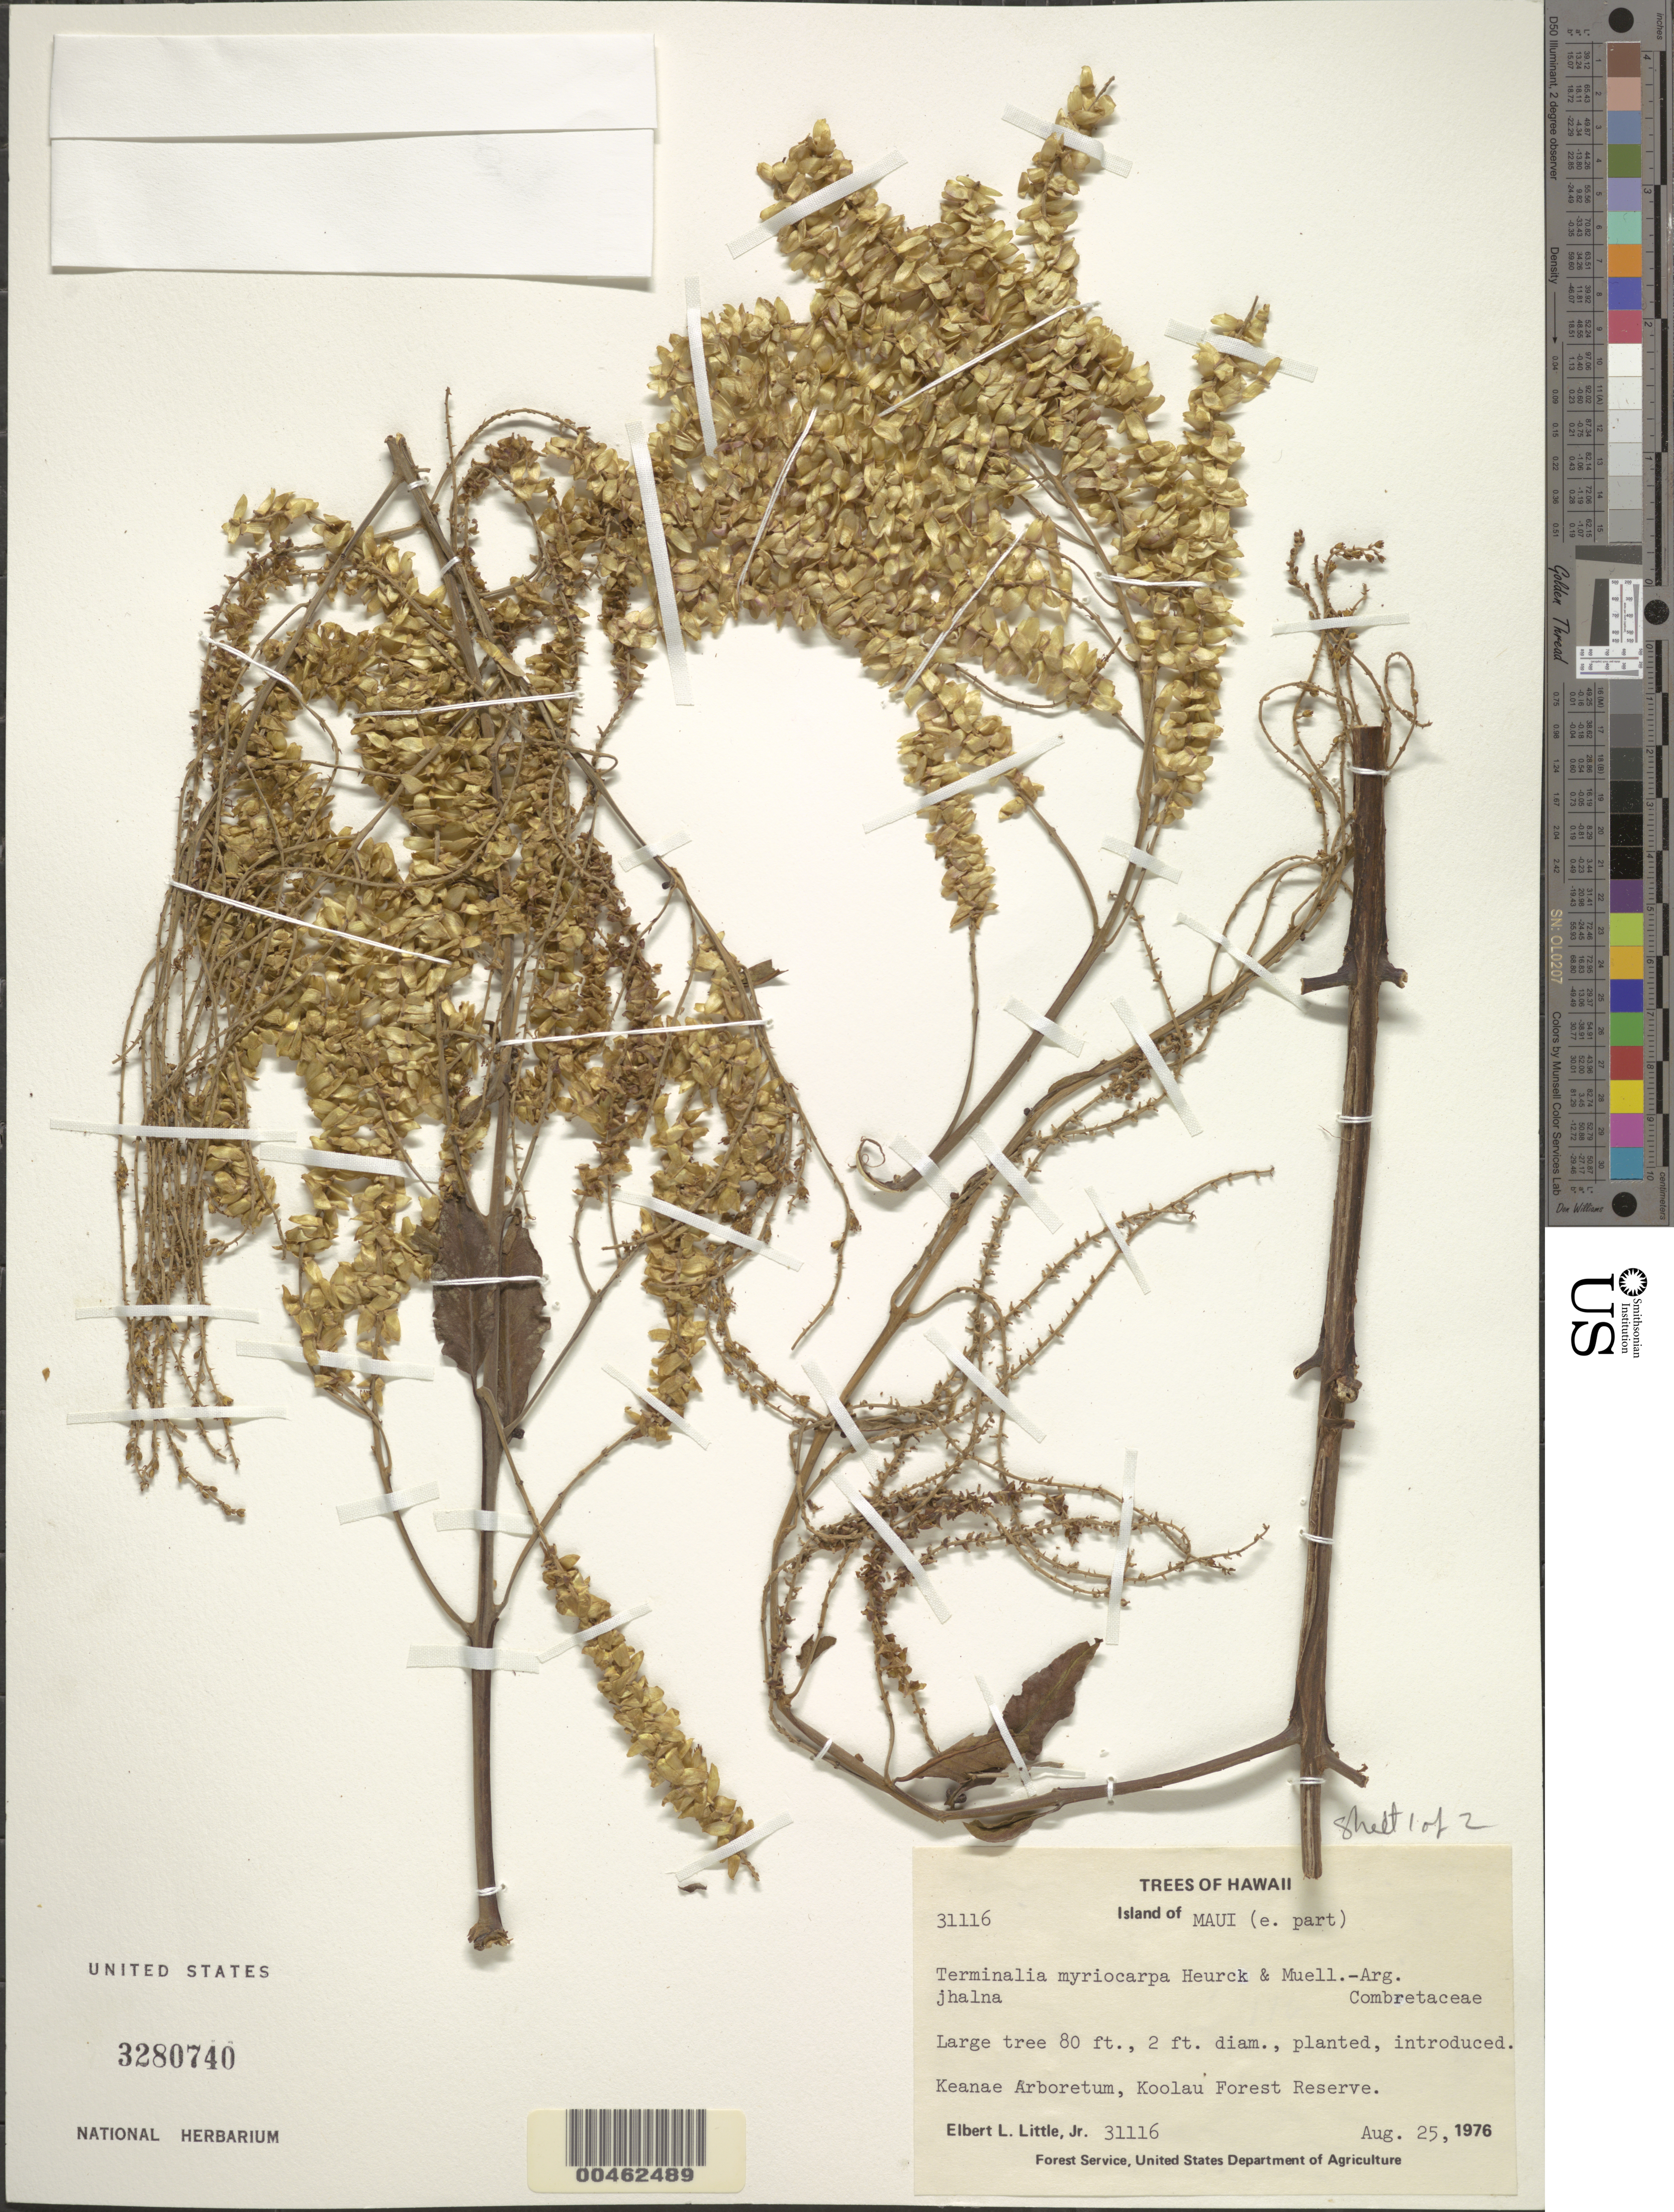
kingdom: Plantae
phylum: Tracheophyta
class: Magnoliopsida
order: Myrtales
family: Combretaceae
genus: Terminalia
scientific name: Terminalia myriocarpa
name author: Van Heurck & Müll. Arg.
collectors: E. L. Little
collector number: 31116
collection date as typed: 25 Aug 1976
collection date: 1976-08-25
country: United States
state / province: Hawaii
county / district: Maui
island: Maui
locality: E part of Maui, Keanae Arboretum, Koolau Forest Reserve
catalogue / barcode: US 3280740